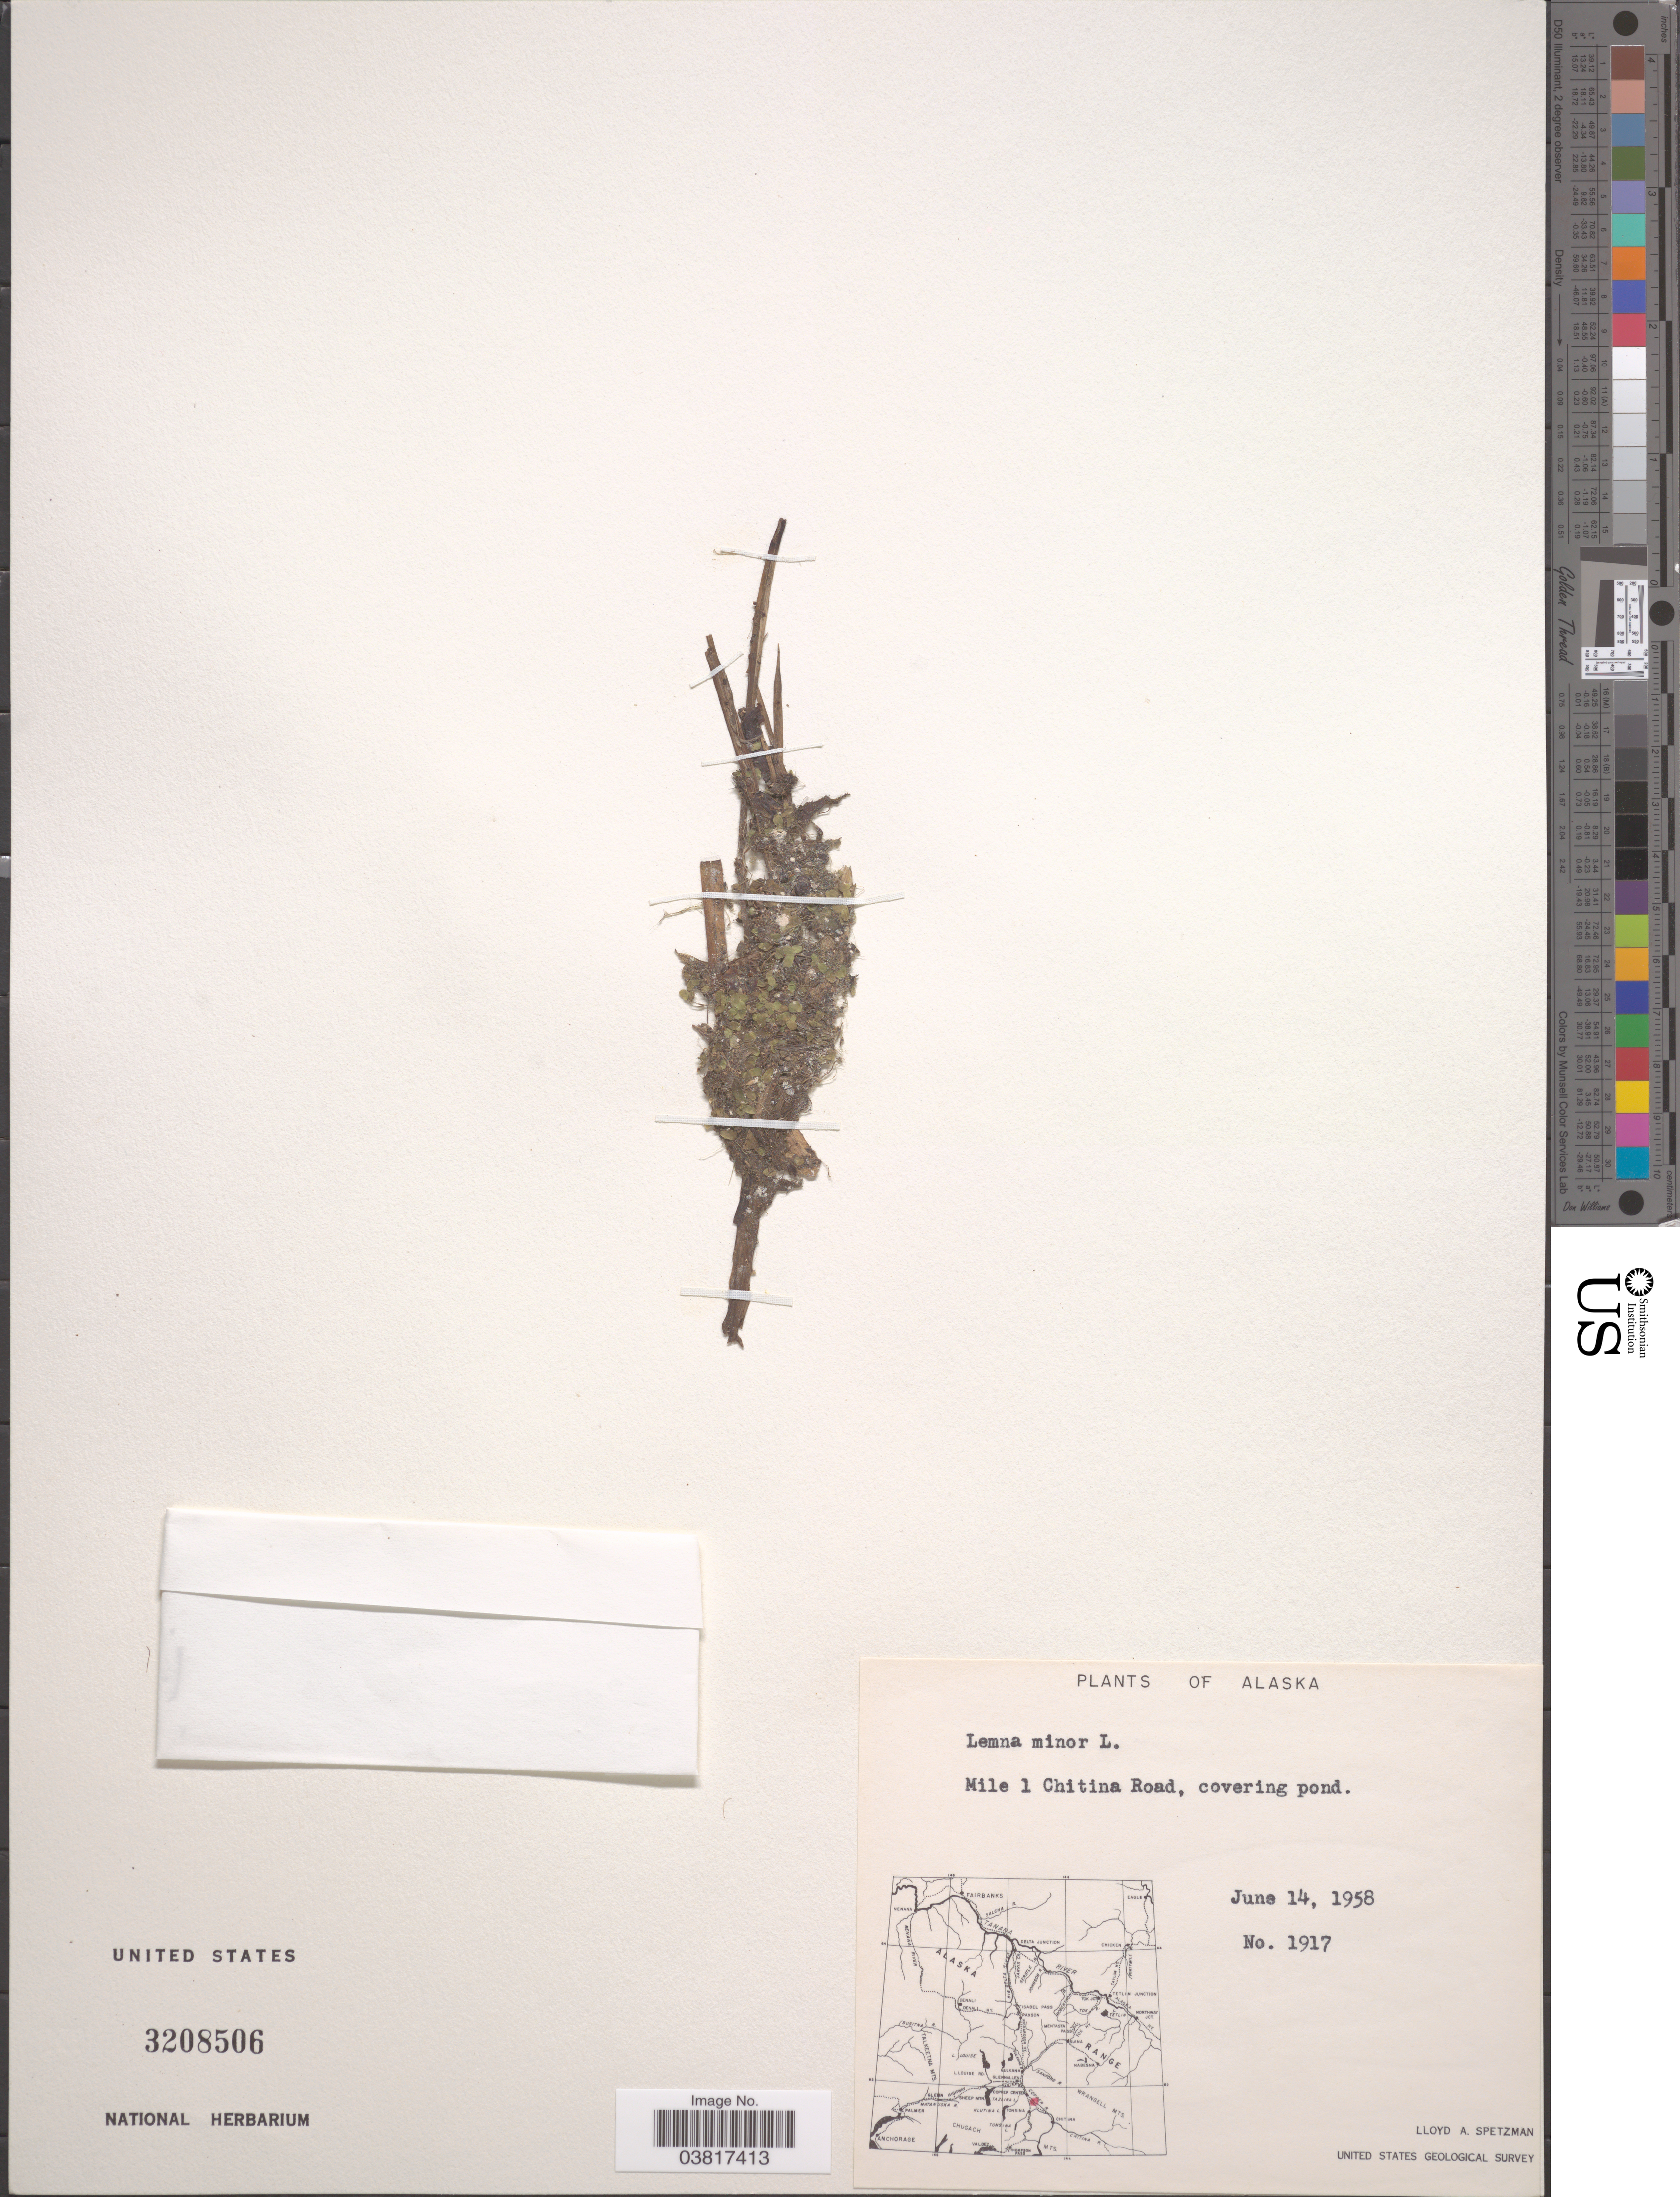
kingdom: Plantae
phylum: Tracheophyta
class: Liliopsida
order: Alismatales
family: Araceae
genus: Lemna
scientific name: Lemna minor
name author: L.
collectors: L. Spetzman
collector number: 1917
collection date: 1958-06-14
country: United States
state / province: Alaska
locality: Mile 1 Chitina Road, covering pond.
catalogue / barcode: US 3208506